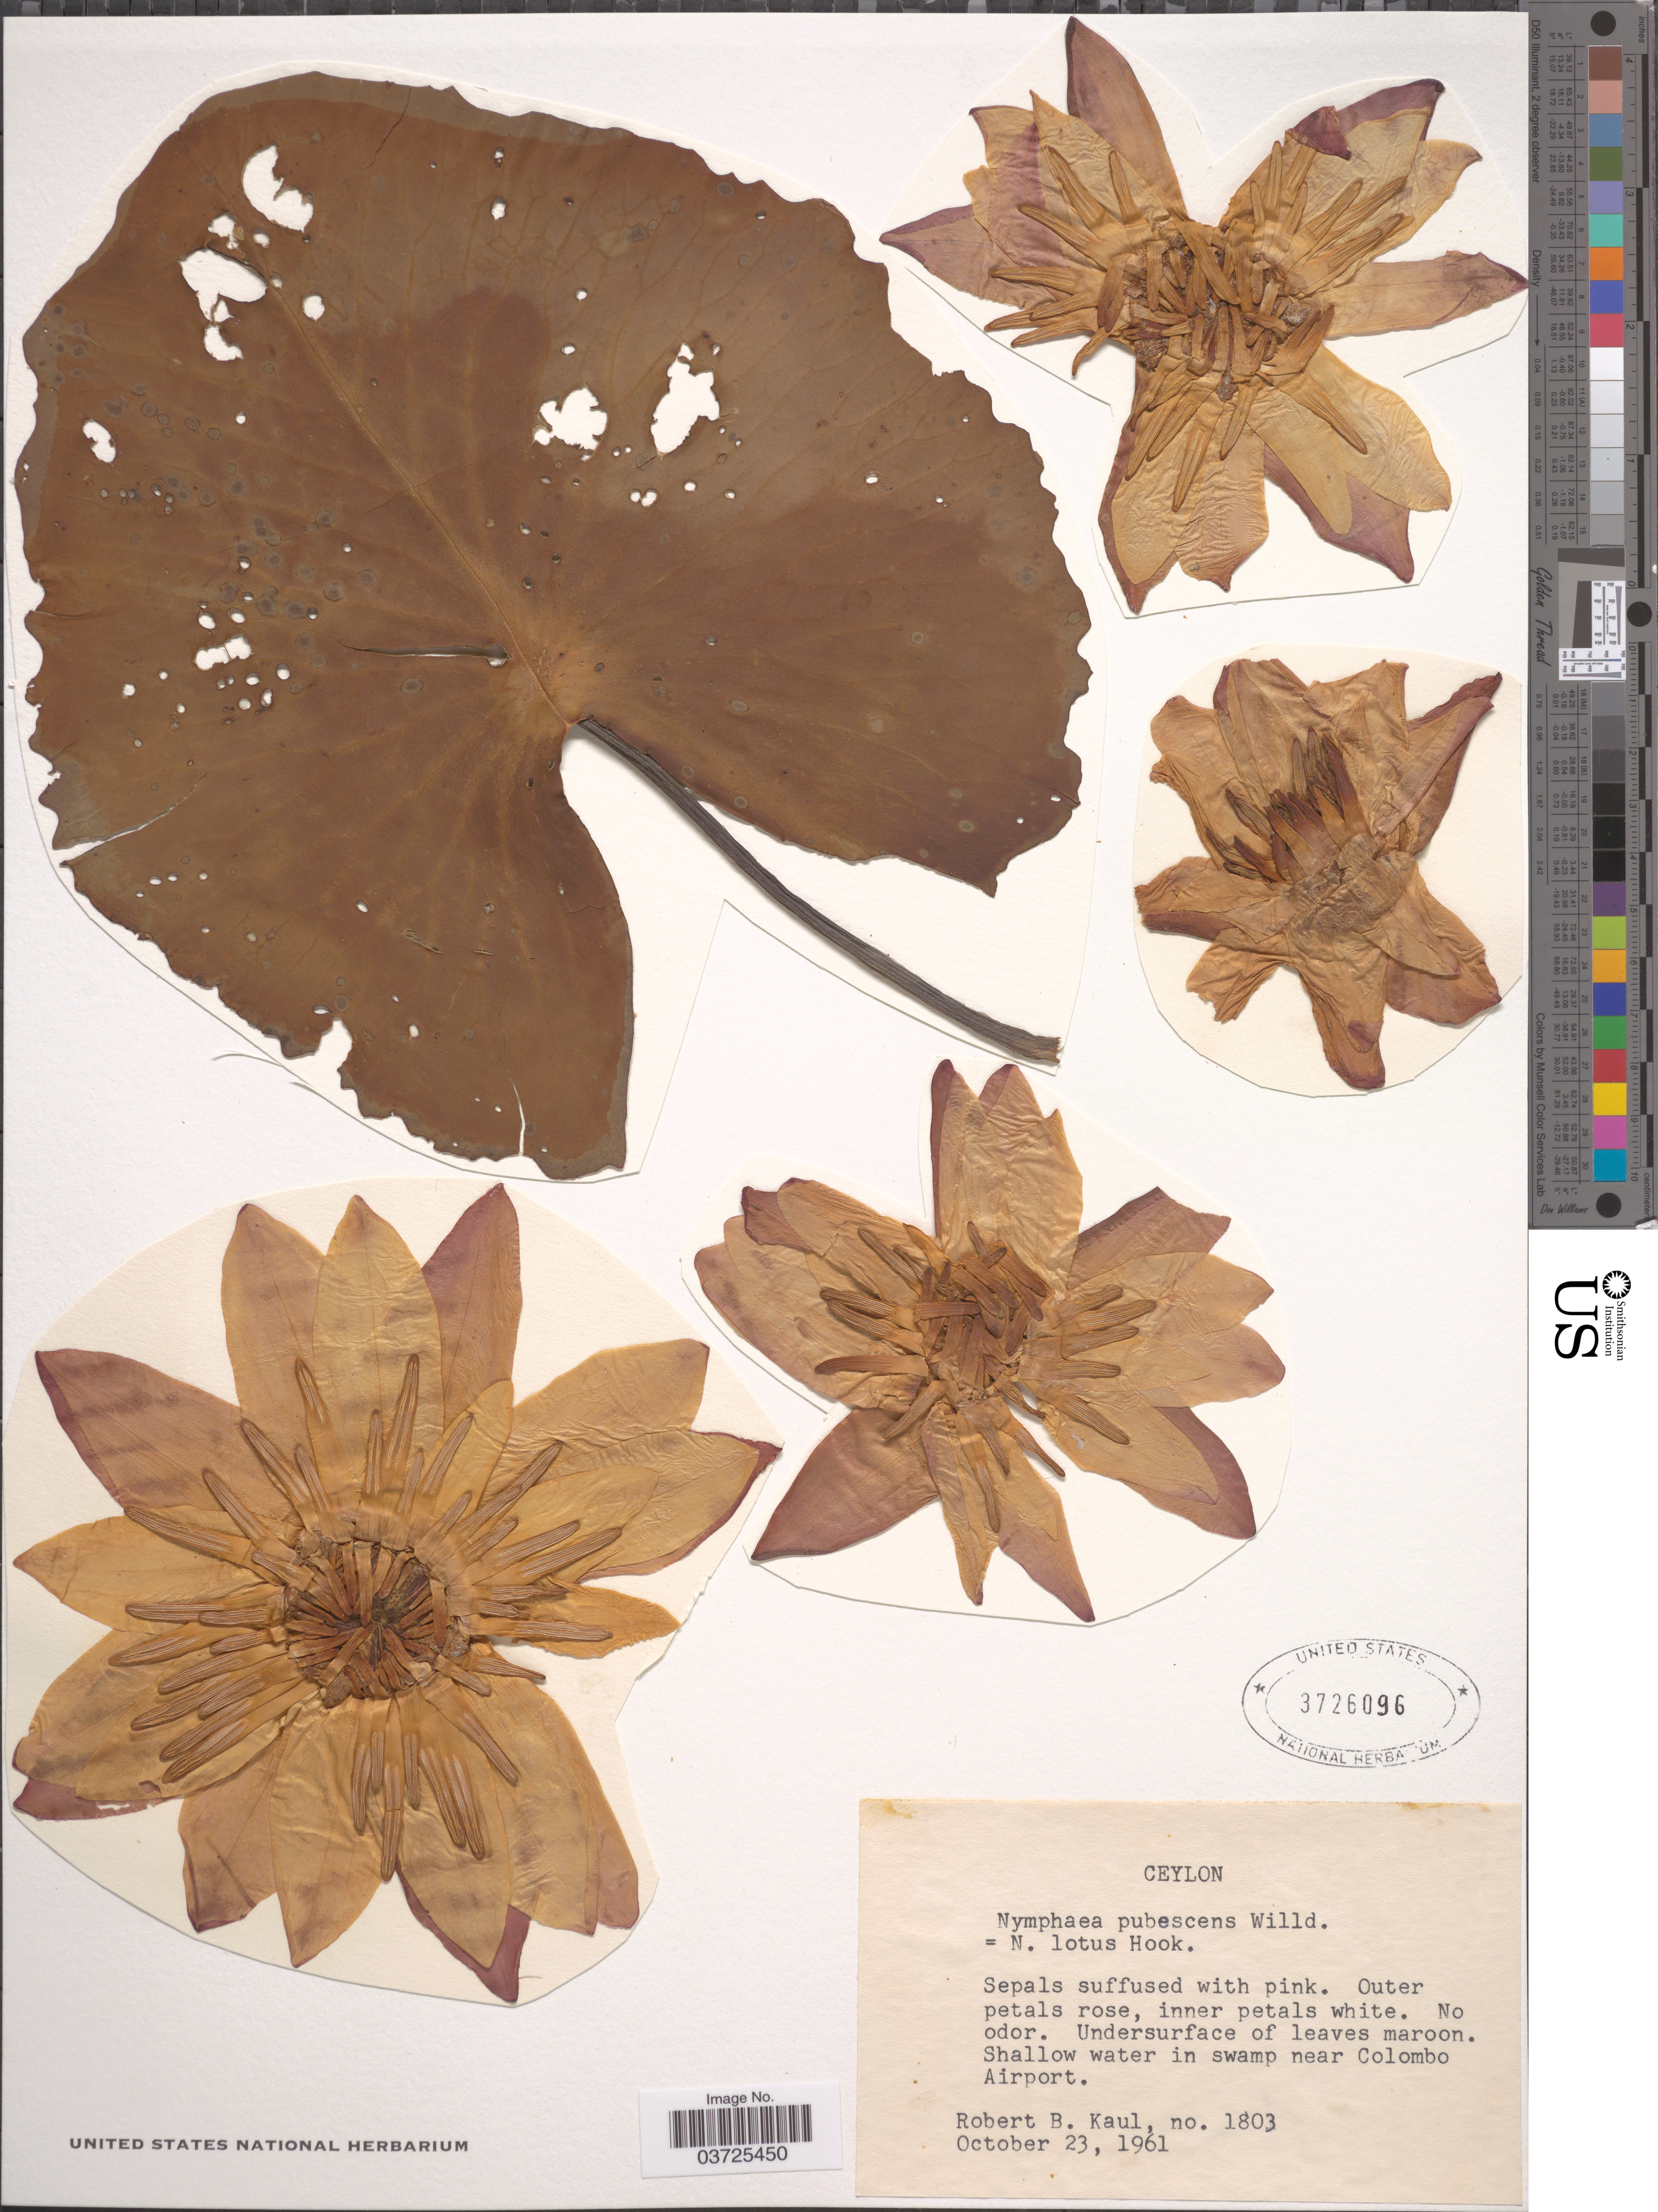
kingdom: Plantae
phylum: Tracheophyta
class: Magnoliopsida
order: Nymphaeales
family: Nymphaeaceae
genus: Nymphaea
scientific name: Nymphaea lotus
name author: L.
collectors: R. Kaul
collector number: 1803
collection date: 1961-10-23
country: Sri Lanka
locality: Ceylon. Shallow water in swamp near Colombo Airport.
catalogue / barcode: US 3726096